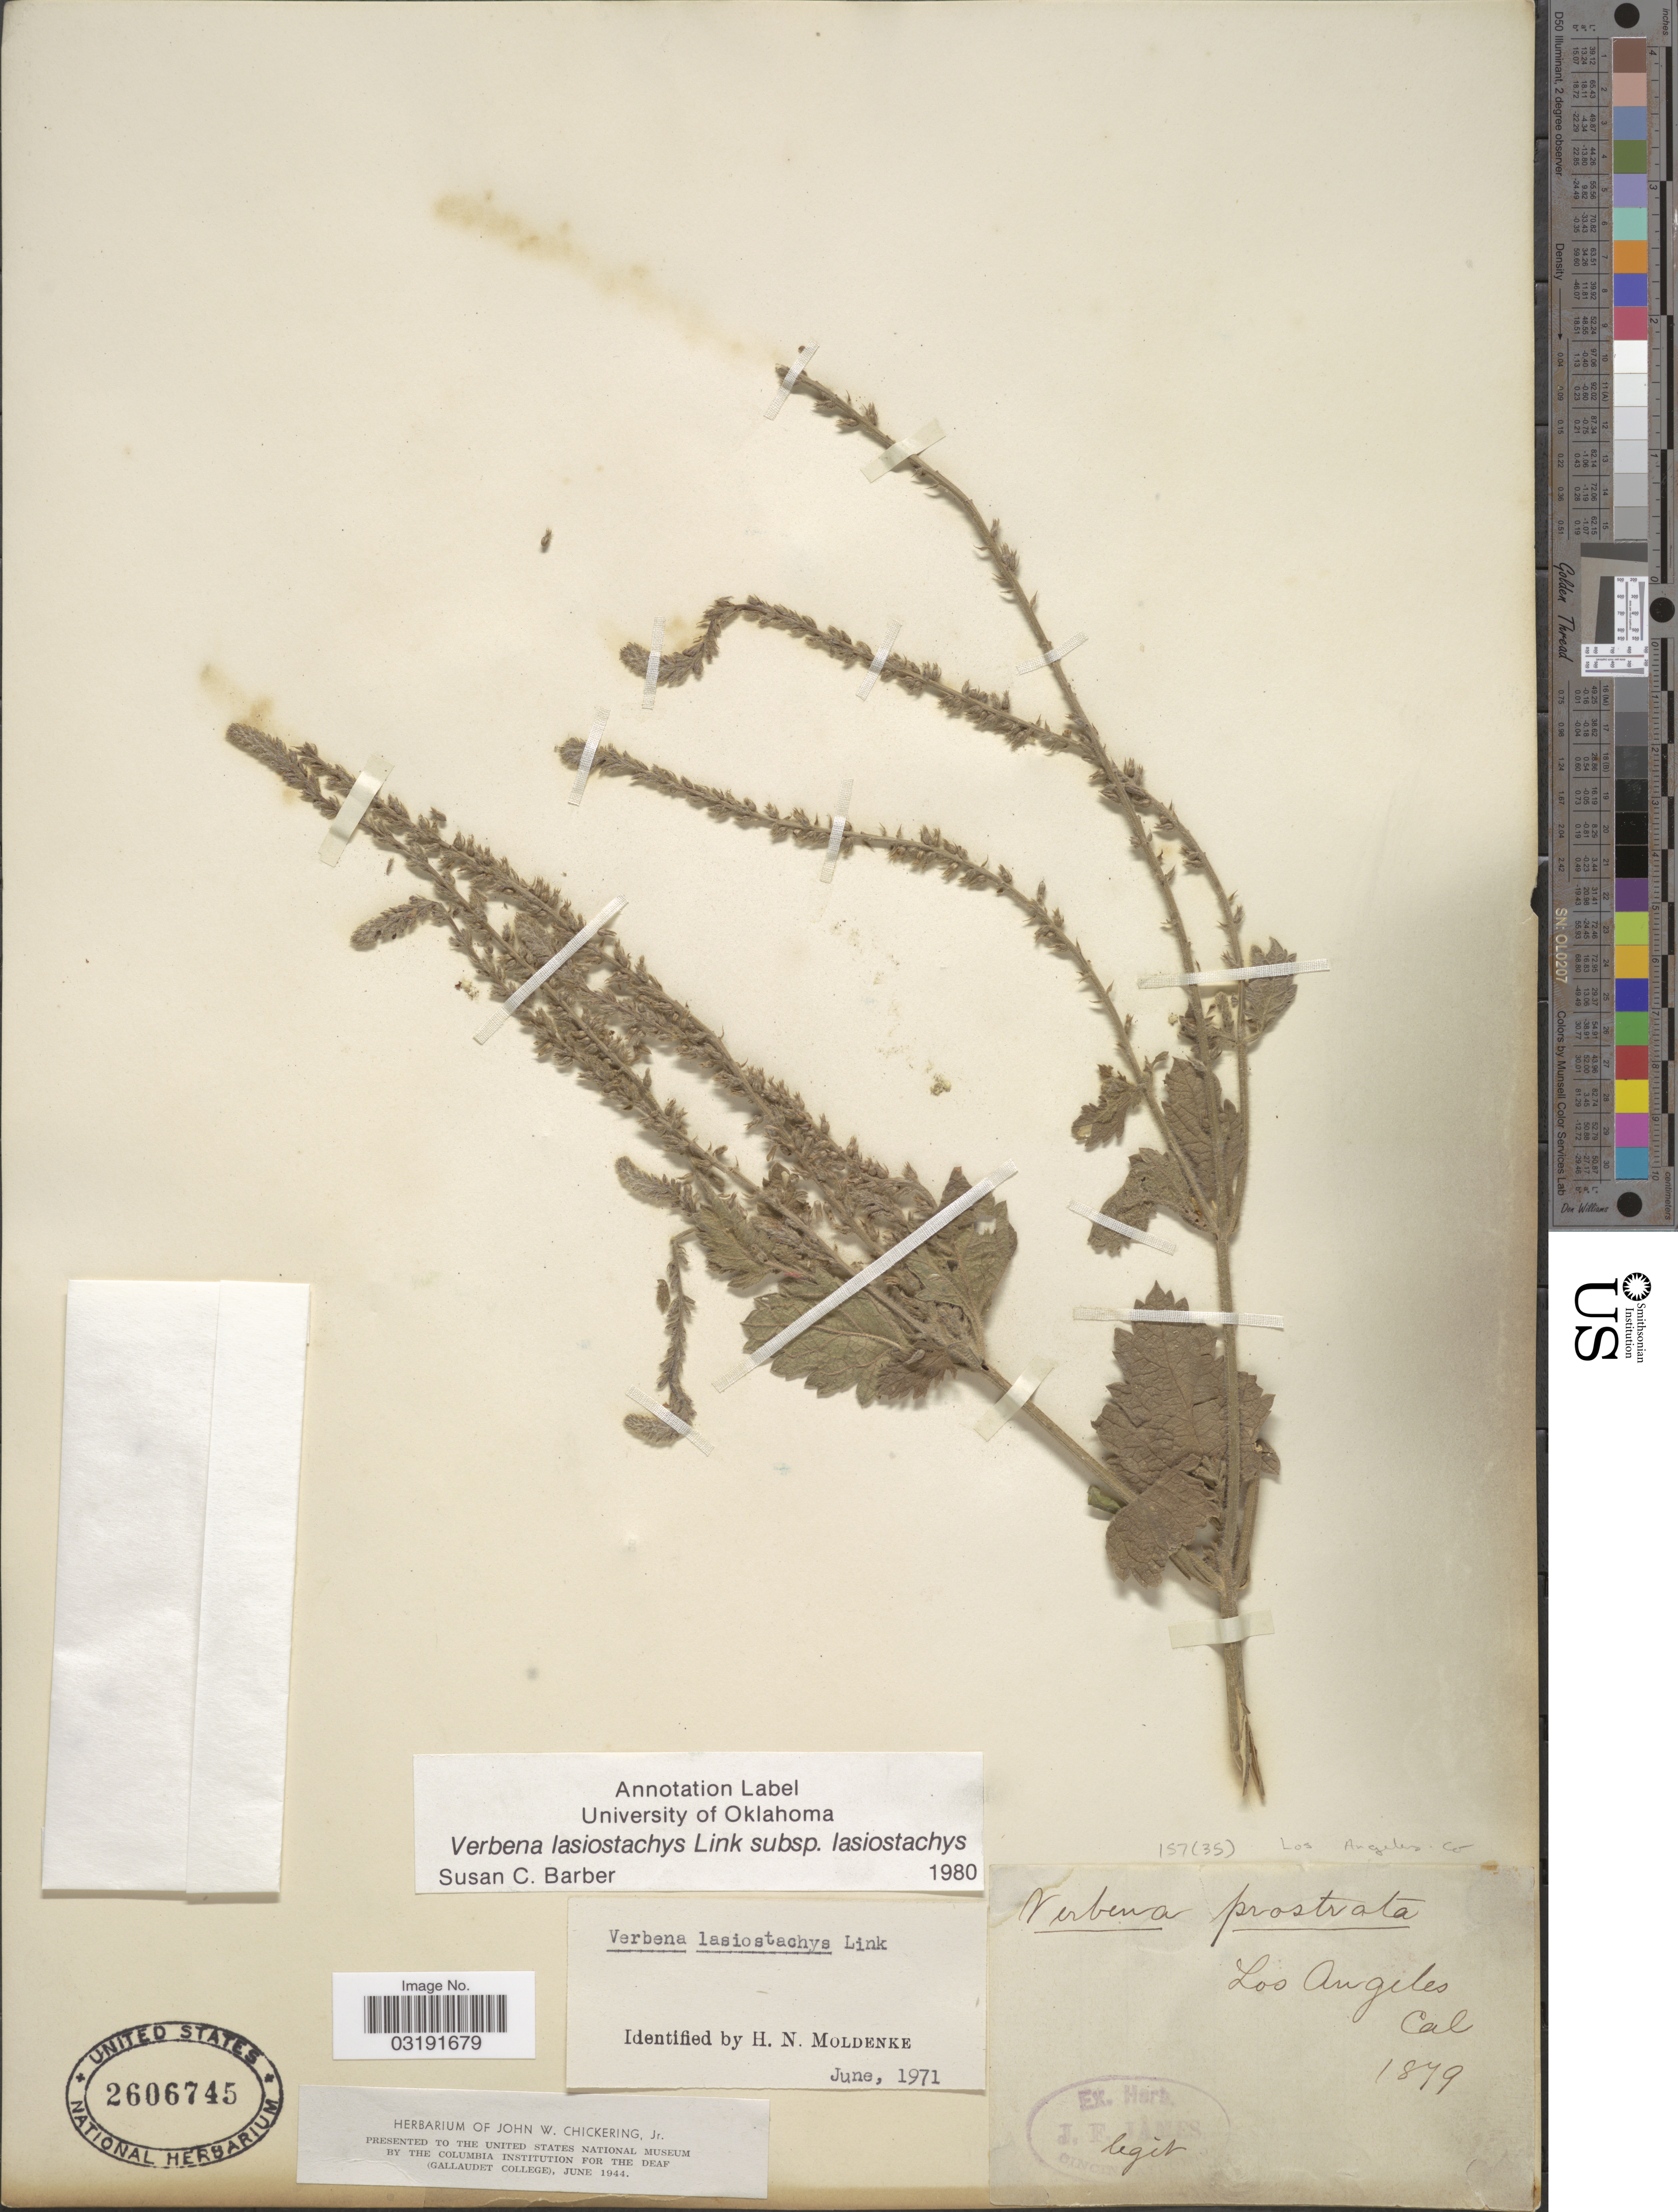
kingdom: Plantae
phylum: Tracheophyta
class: Magnoliopsida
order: Lamiales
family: Verbenaceae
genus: Verbena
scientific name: Verbena lasiostachys var. lasiostachys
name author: Link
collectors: J. James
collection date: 1879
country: United States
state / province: California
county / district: Los Angeles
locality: Los Angeles. Los Angeles Co.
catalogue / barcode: US 2606745